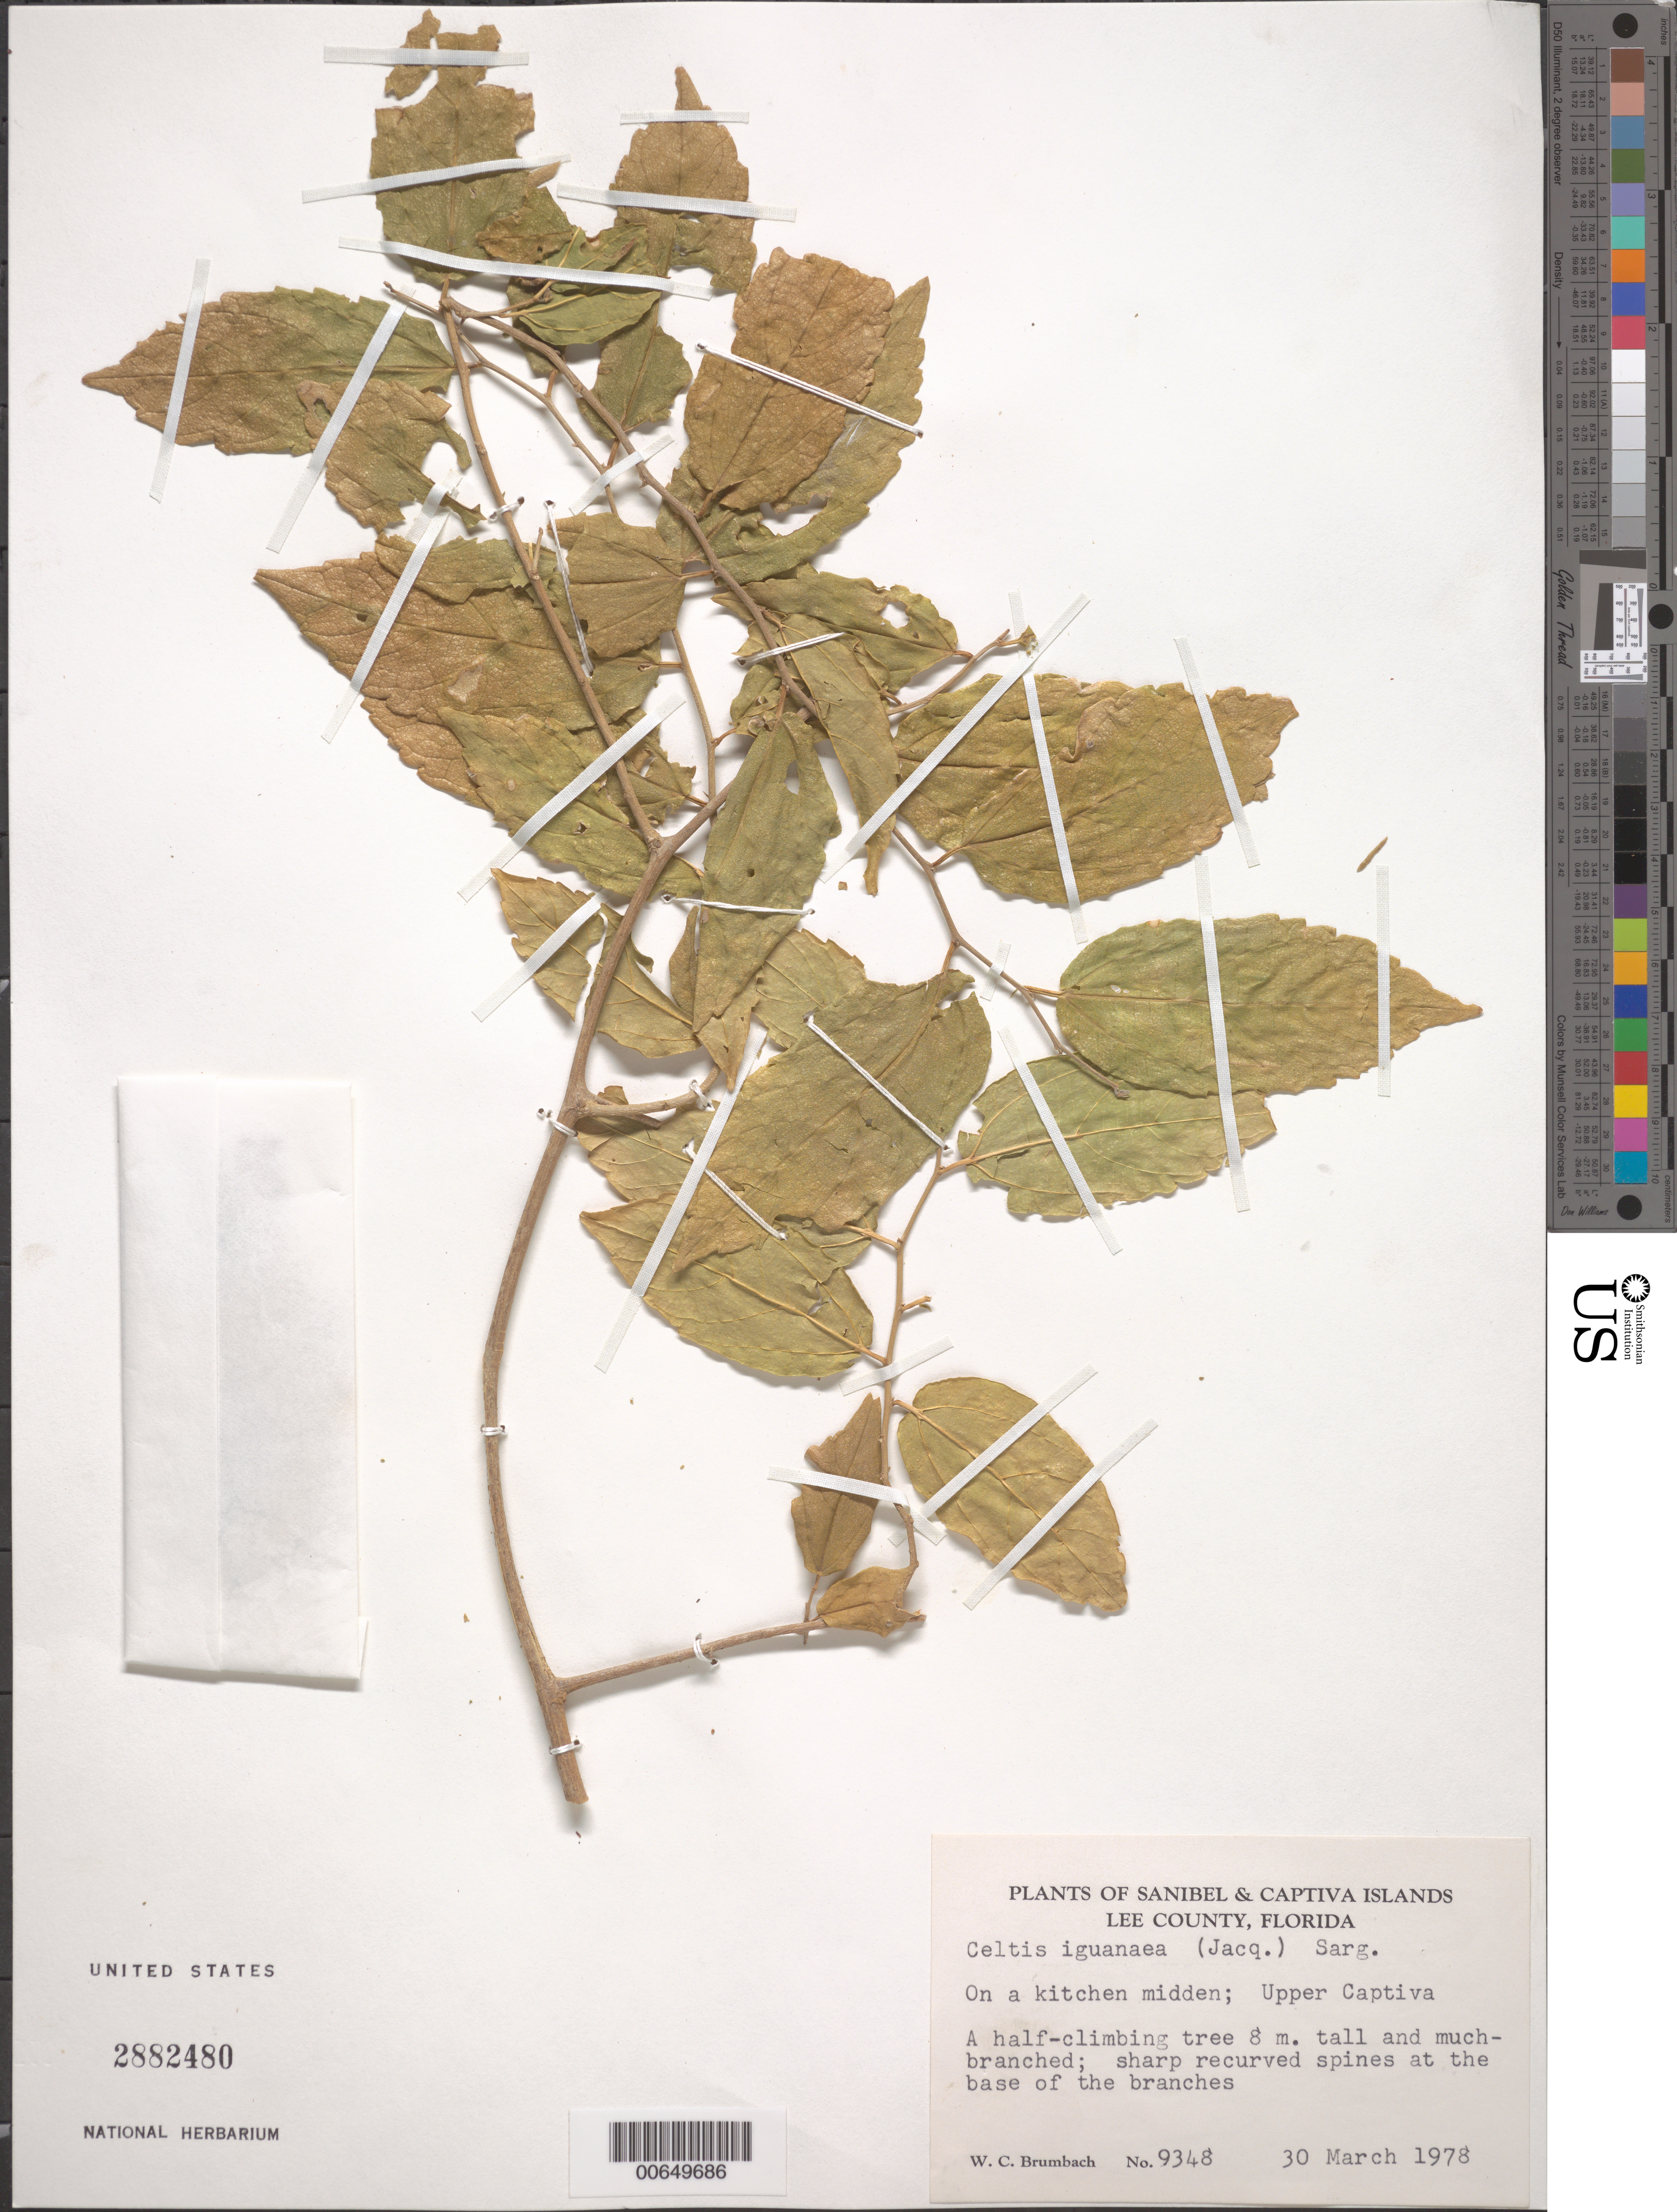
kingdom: Plantae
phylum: Tracheophyta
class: Magnoliopsida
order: Rosales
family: Cannabaceae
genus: Celtis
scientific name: Celtis iguanaea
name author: (Jacq.) Sarg.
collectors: W. C. Brumbach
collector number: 9348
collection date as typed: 30 Mar 1978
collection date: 1978-03-30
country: United States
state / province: Florida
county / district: Lee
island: Captiva Island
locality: Upper Captiva I.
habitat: On a kitchen midden.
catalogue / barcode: US 2882480